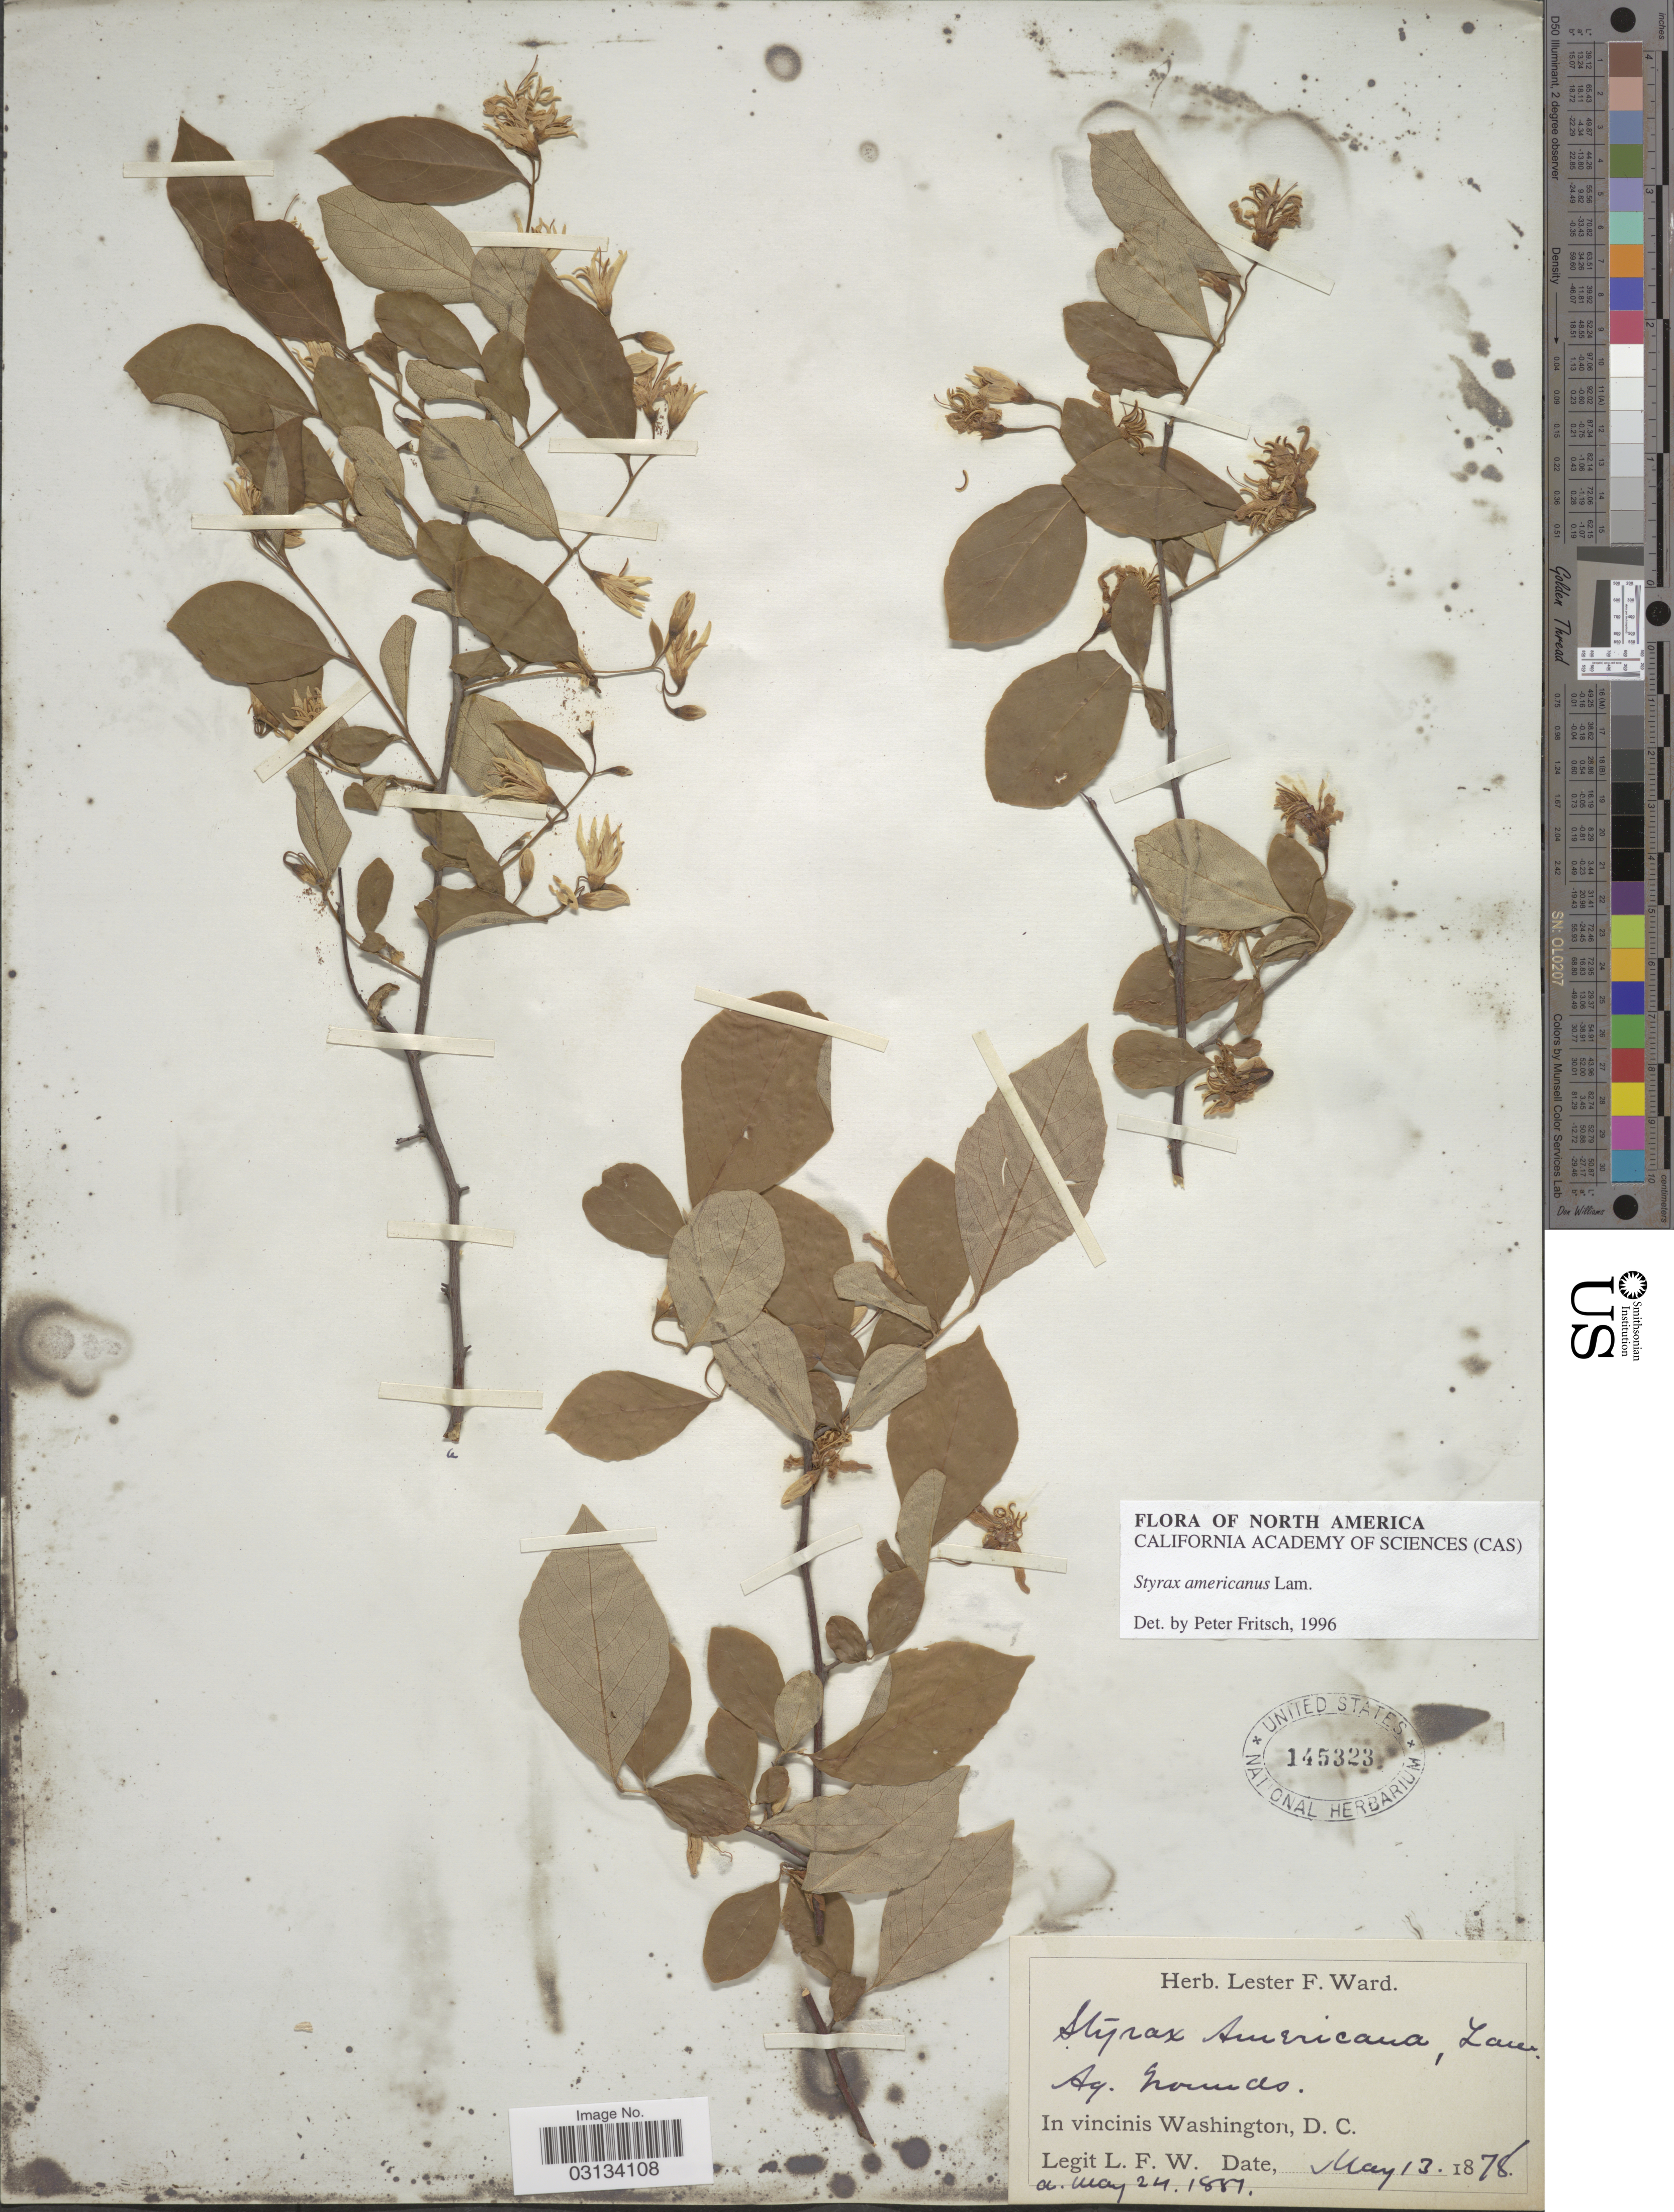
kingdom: Plantae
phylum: Tracheophyta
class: Magnoliopsida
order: Ericales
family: Styracaceae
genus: Styrax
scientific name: Styrax americanus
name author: Lam.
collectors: L. F. Ward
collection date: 1878-05-13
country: United States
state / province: District of Columbia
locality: Ag. Grounds. In vicinis Washington, D. C.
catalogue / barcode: US 145323